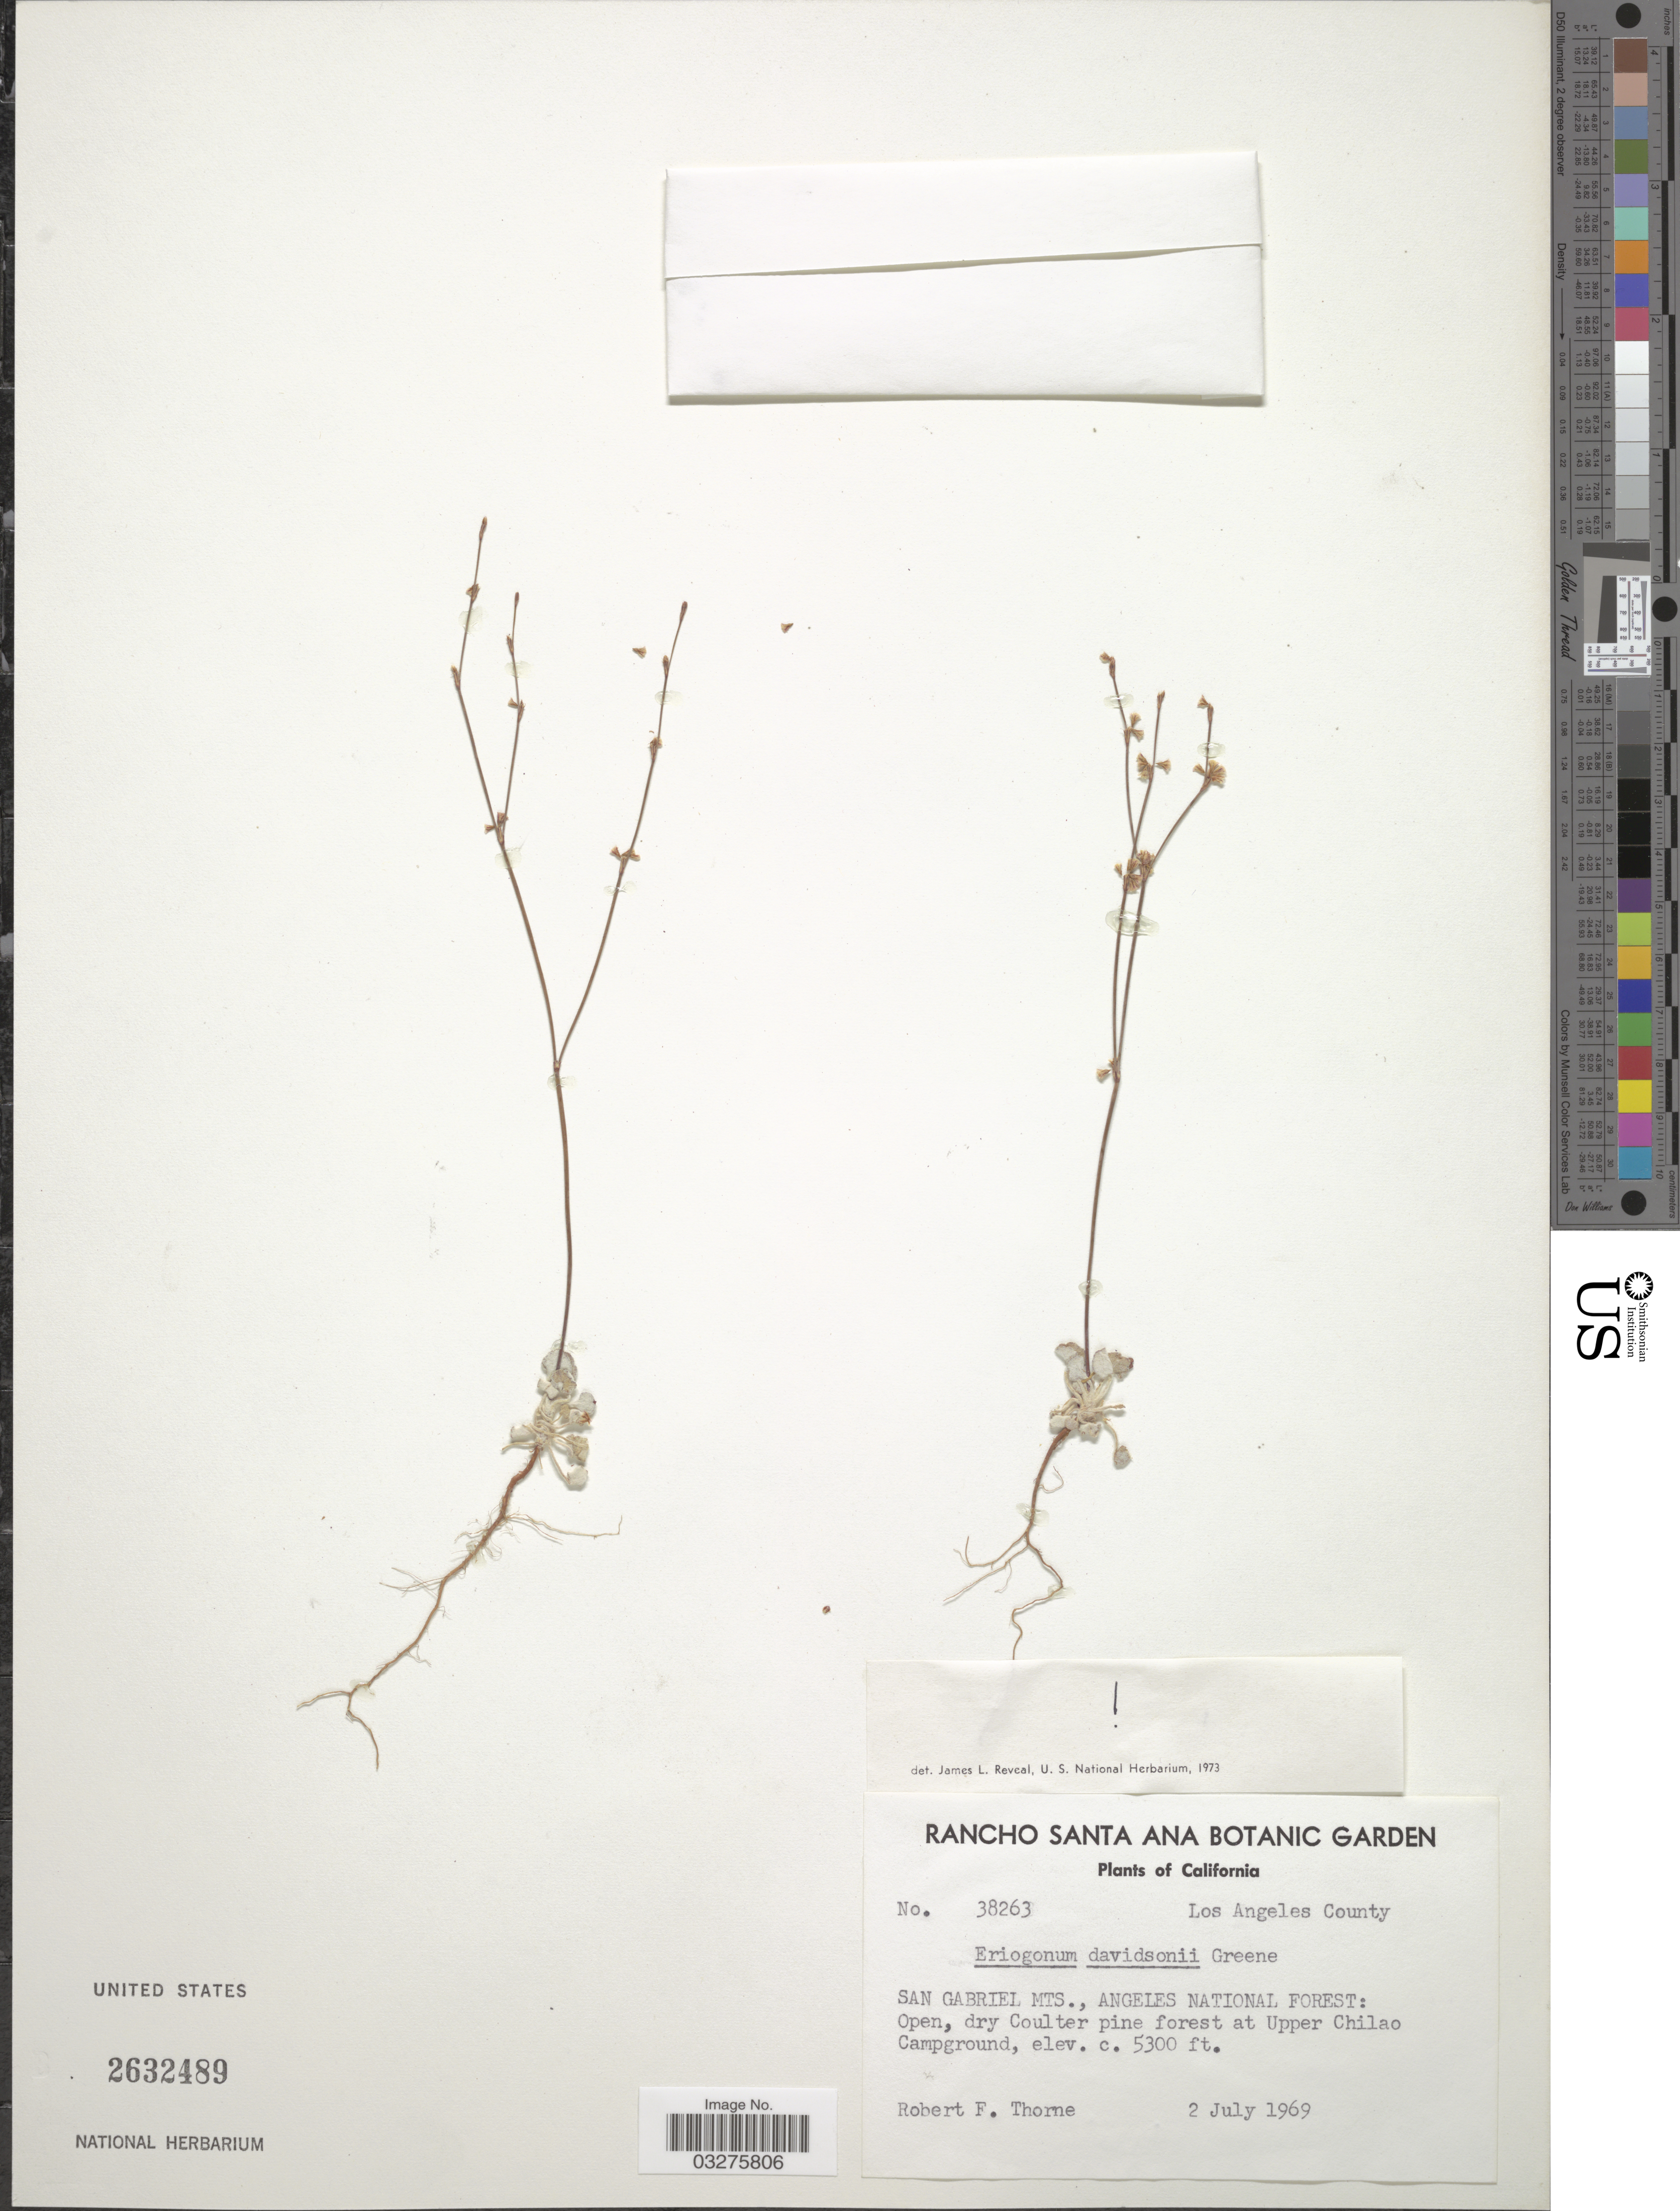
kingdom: Plantae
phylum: Tracheophyta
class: Magnoliopsida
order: Caryophyllales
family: Polygonaceae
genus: Eriogonum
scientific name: Eriogonum davidsonii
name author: Greene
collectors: R. F. Thorne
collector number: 38263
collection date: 1969-07-02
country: United States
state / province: California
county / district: Los Angeles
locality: Los Angeles County. San Gabriel Mts., Angeles National Forest: Dry Coulter pine forest at Upper Chilao Campground.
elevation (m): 1615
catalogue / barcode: US 2632489